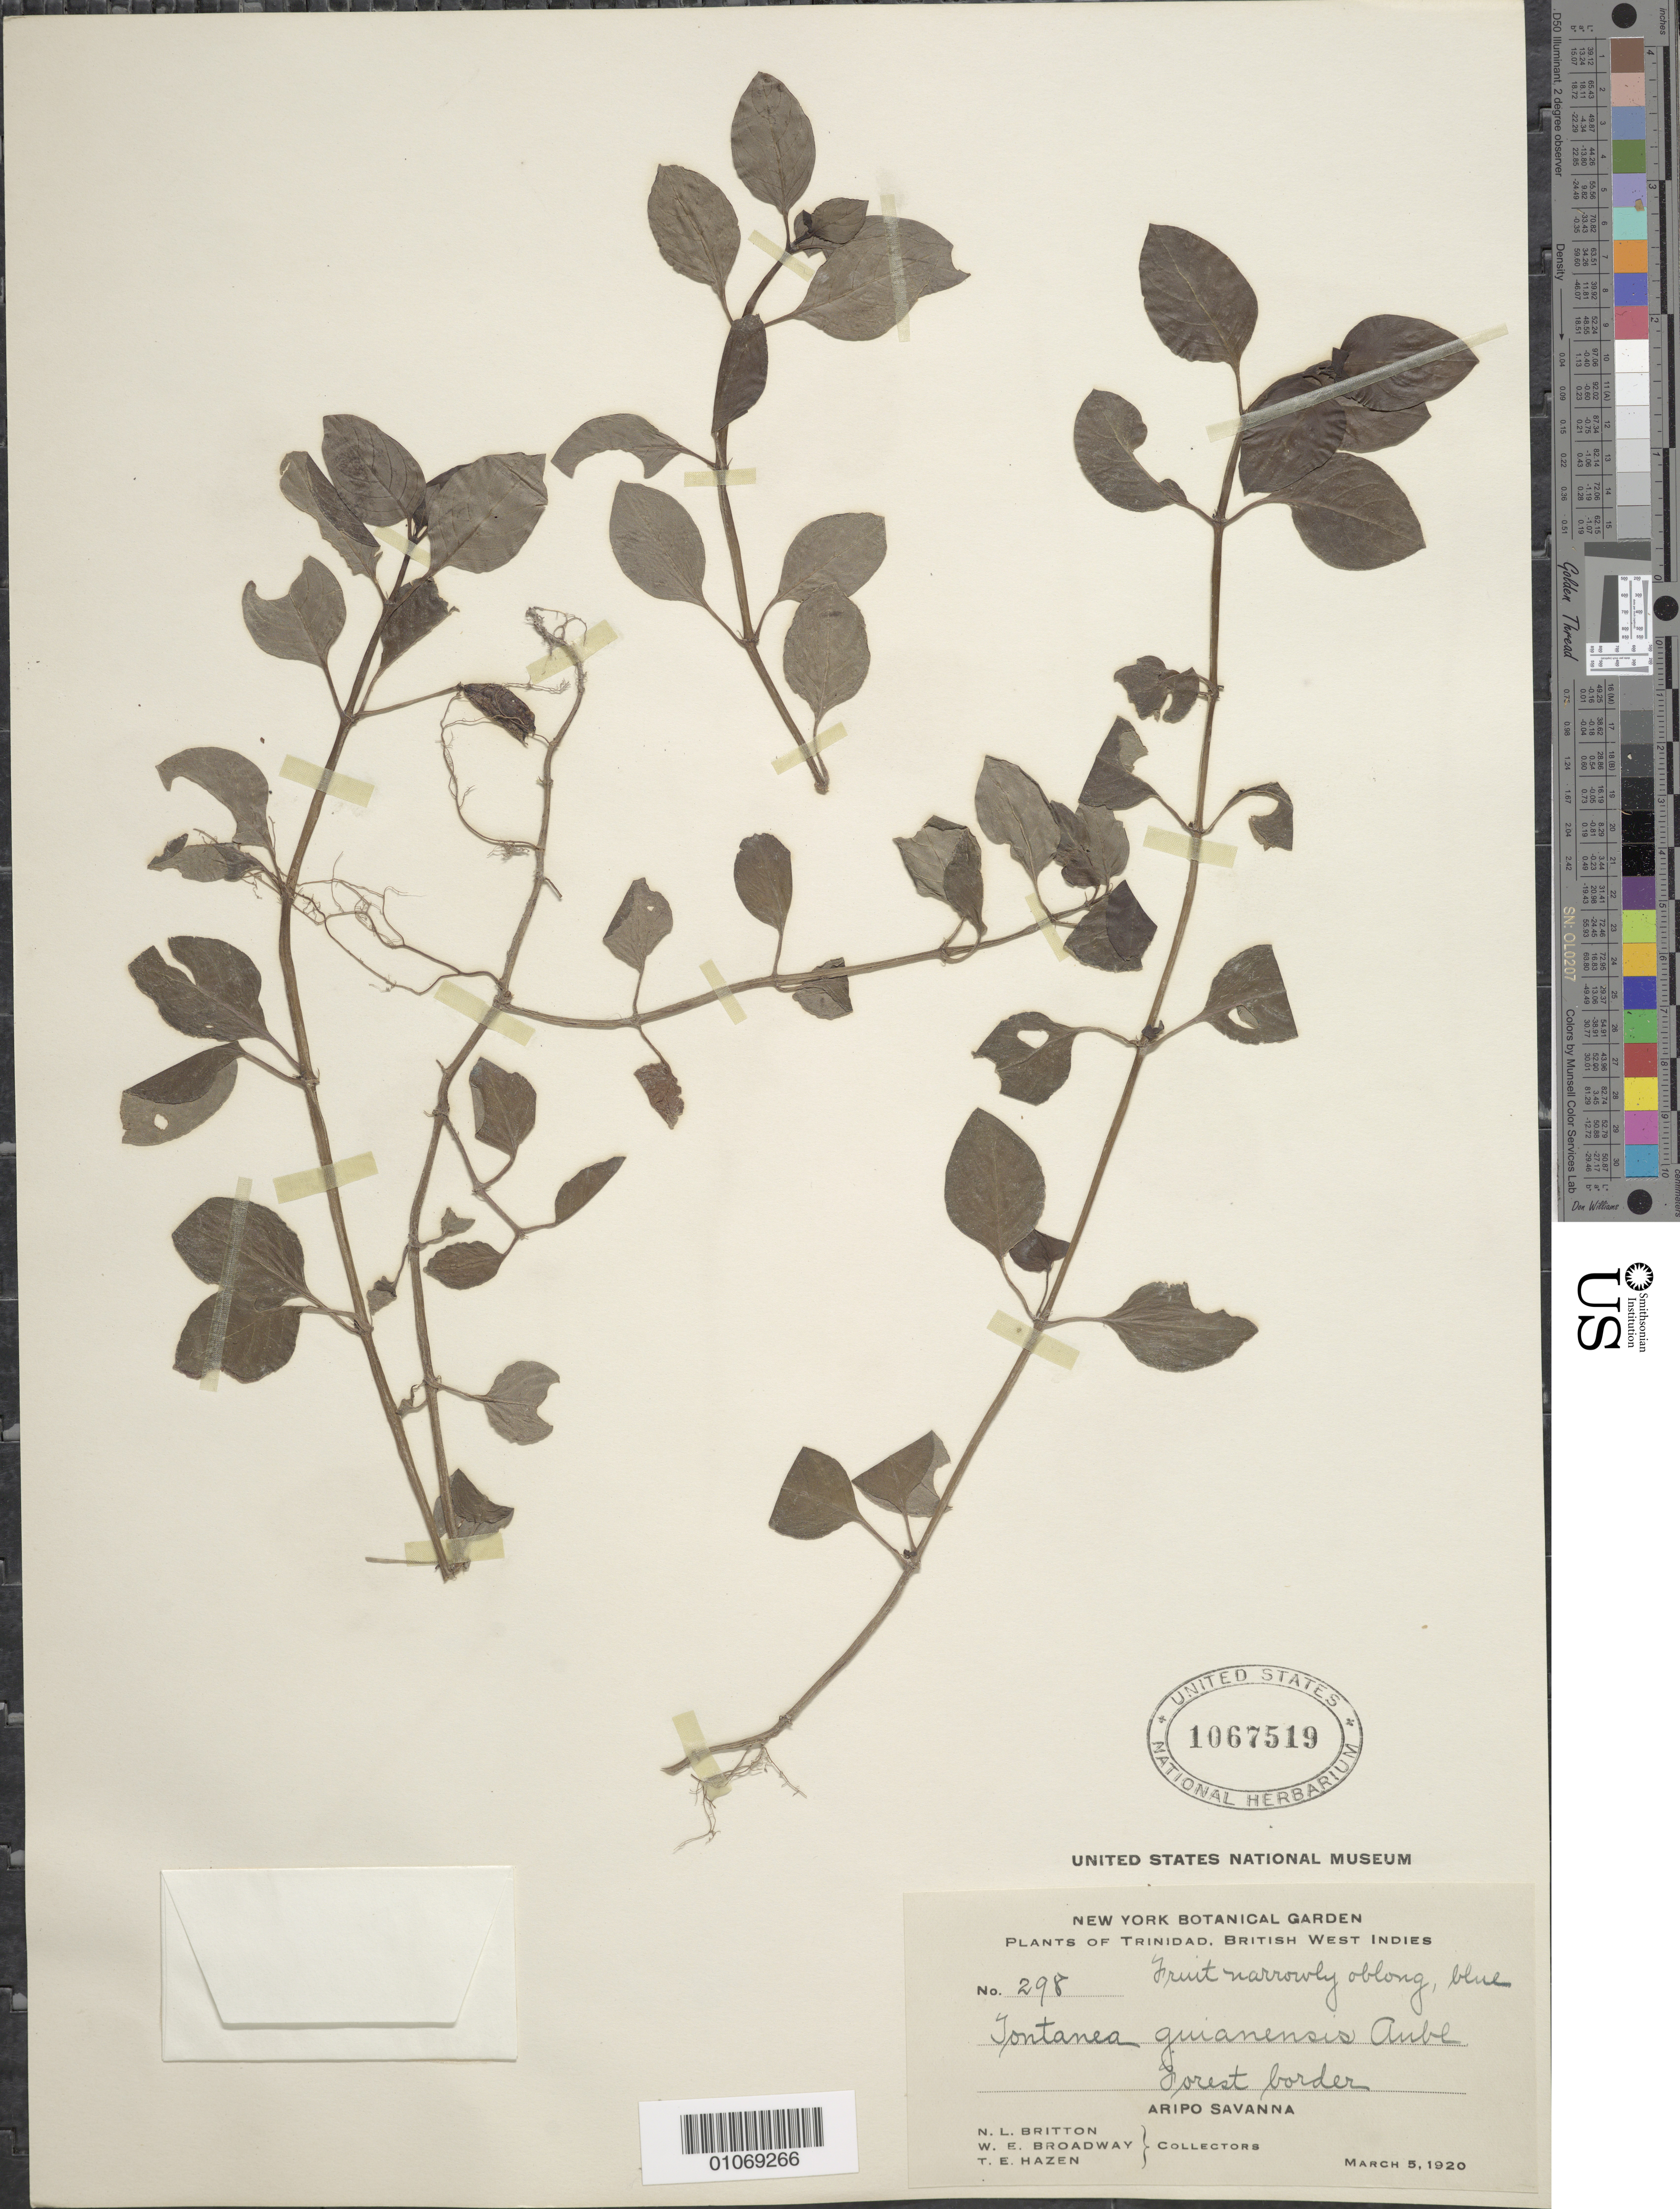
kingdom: Plantae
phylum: Tracheophyta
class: Magnoliopsida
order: Gentianales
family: Rubiaceae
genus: Coccocypselum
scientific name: Coccocypselum guianense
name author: (Aubl.) K. Schum.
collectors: N. Britton, W. E. Broadway & T. E. Hazen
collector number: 298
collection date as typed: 05 Mar 1920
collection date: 1920-03-05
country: Trinidad and Tobago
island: Trinidad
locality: Aripo Savanna, forest border.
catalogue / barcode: US 1067519